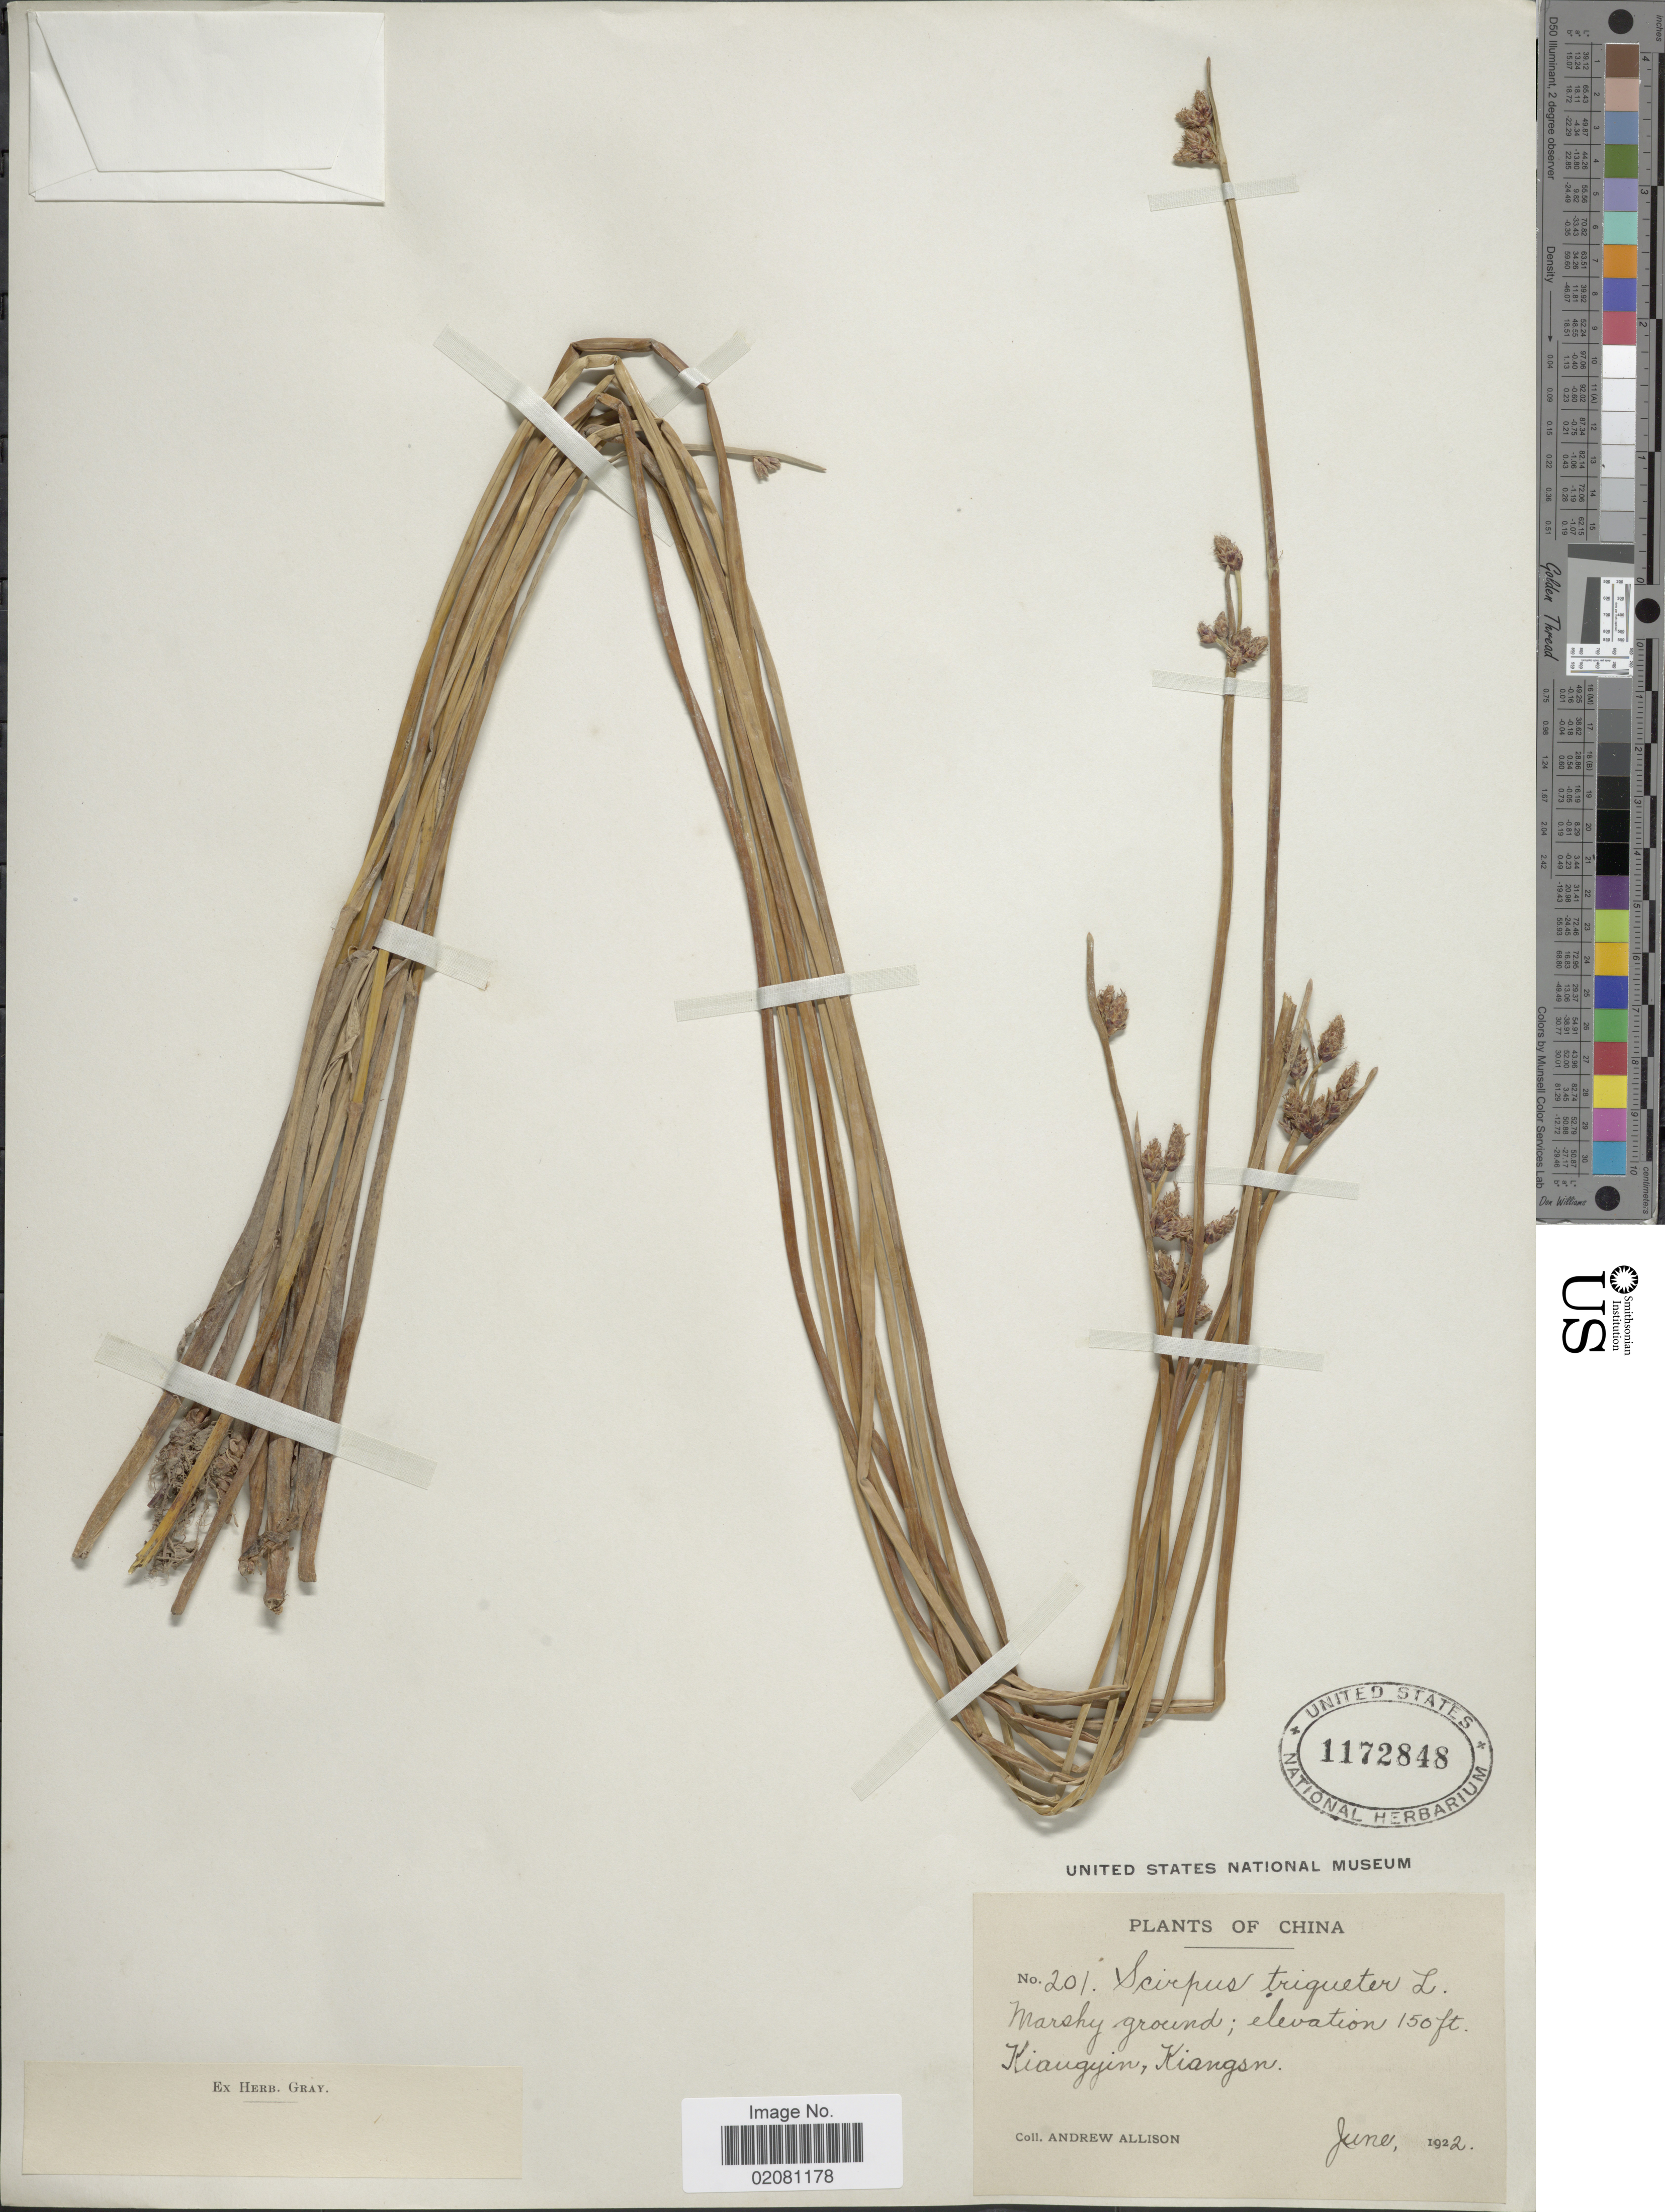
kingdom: Plantae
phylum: Tracheophyta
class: Liliopsida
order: Poales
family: Cyperaceae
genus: Schoenoplectus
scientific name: Schoenoplectus triqueter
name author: (L.) Palla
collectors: A. Allison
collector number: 201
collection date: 1922-06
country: China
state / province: Jiangsu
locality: Kiaugyin, Kiangsu.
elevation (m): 46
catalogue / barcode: US 1172848